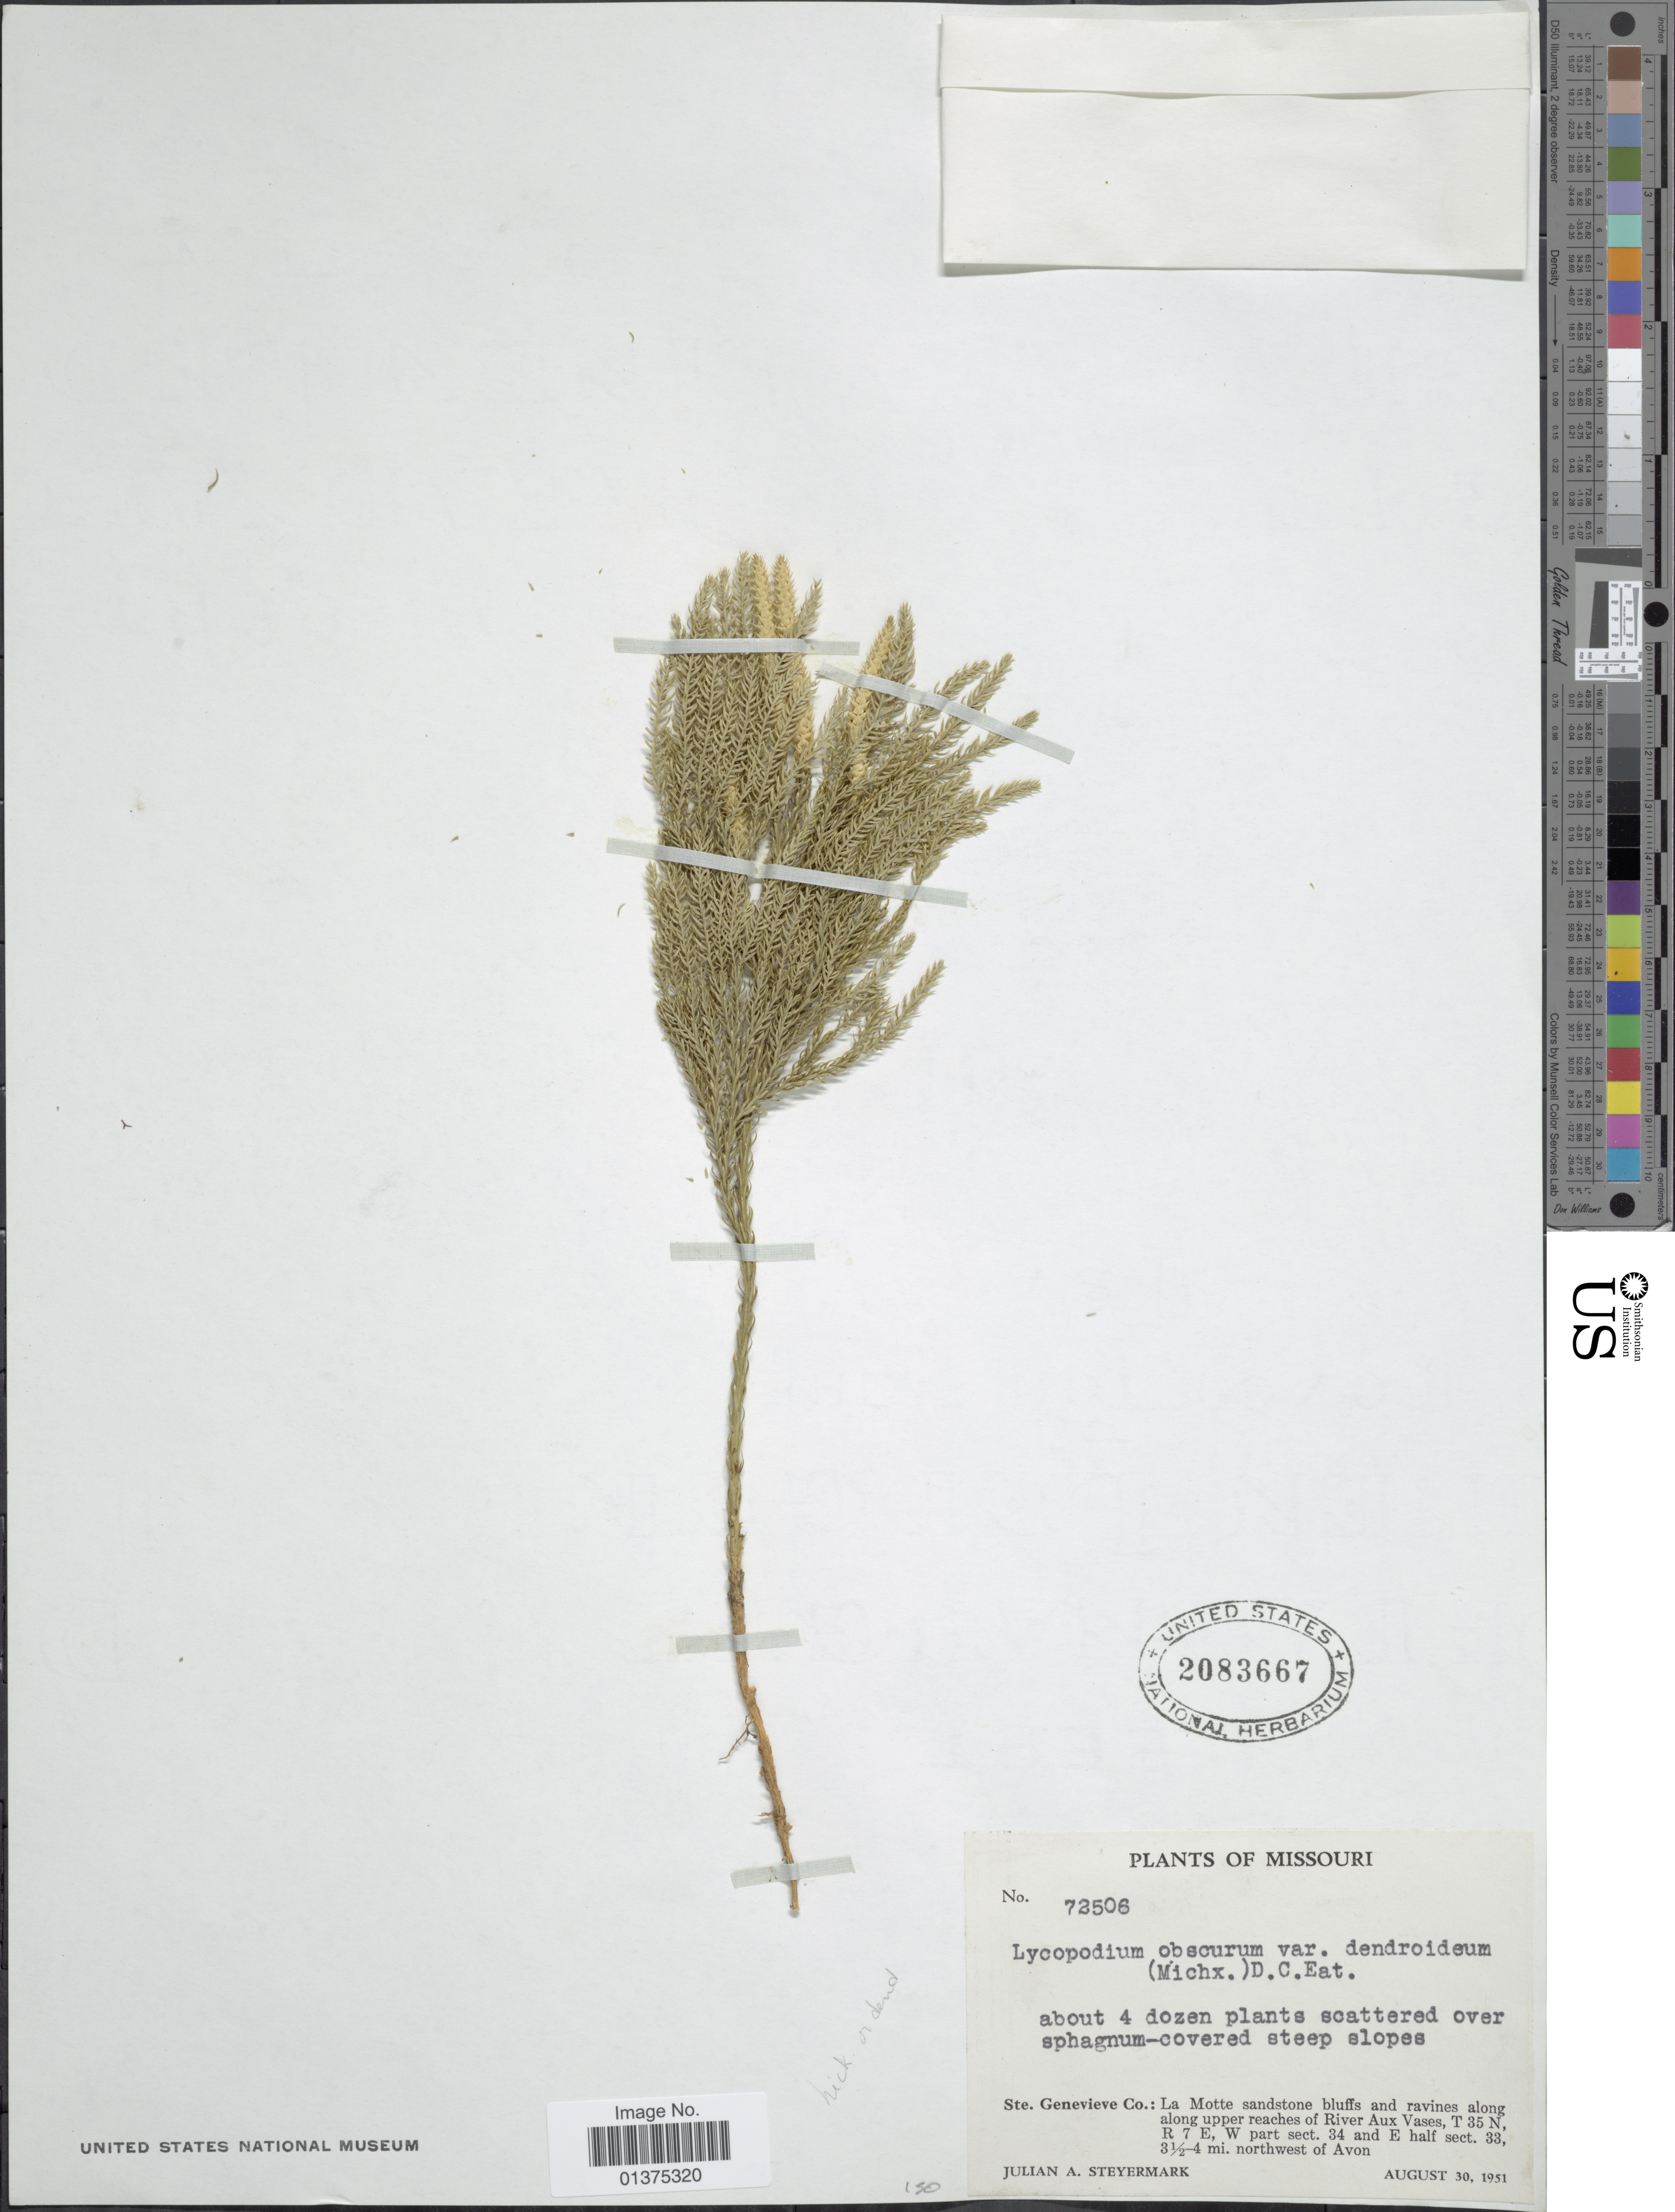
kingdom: Plantae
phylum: Tracheophyta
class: Lycopodiopsida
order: Lycopodiales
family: Lycopodiaceae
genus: Dendrolycopodium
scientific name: Dendrolycopodium hickeyi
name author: (W.H. Wagner et al.) A. Haines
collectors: J. Steyermark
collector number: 72506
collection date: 1951-08-30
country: United States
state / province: Missouri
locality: Ste. Genevieve Co.: La motte sandstone bluffs and ravines along upper reaches of River Aux Vases, T35N, R7E, W part sect. 34 and E half sect. 33, 3½-4 mi. northwest of Avon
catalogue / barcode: US 2083667